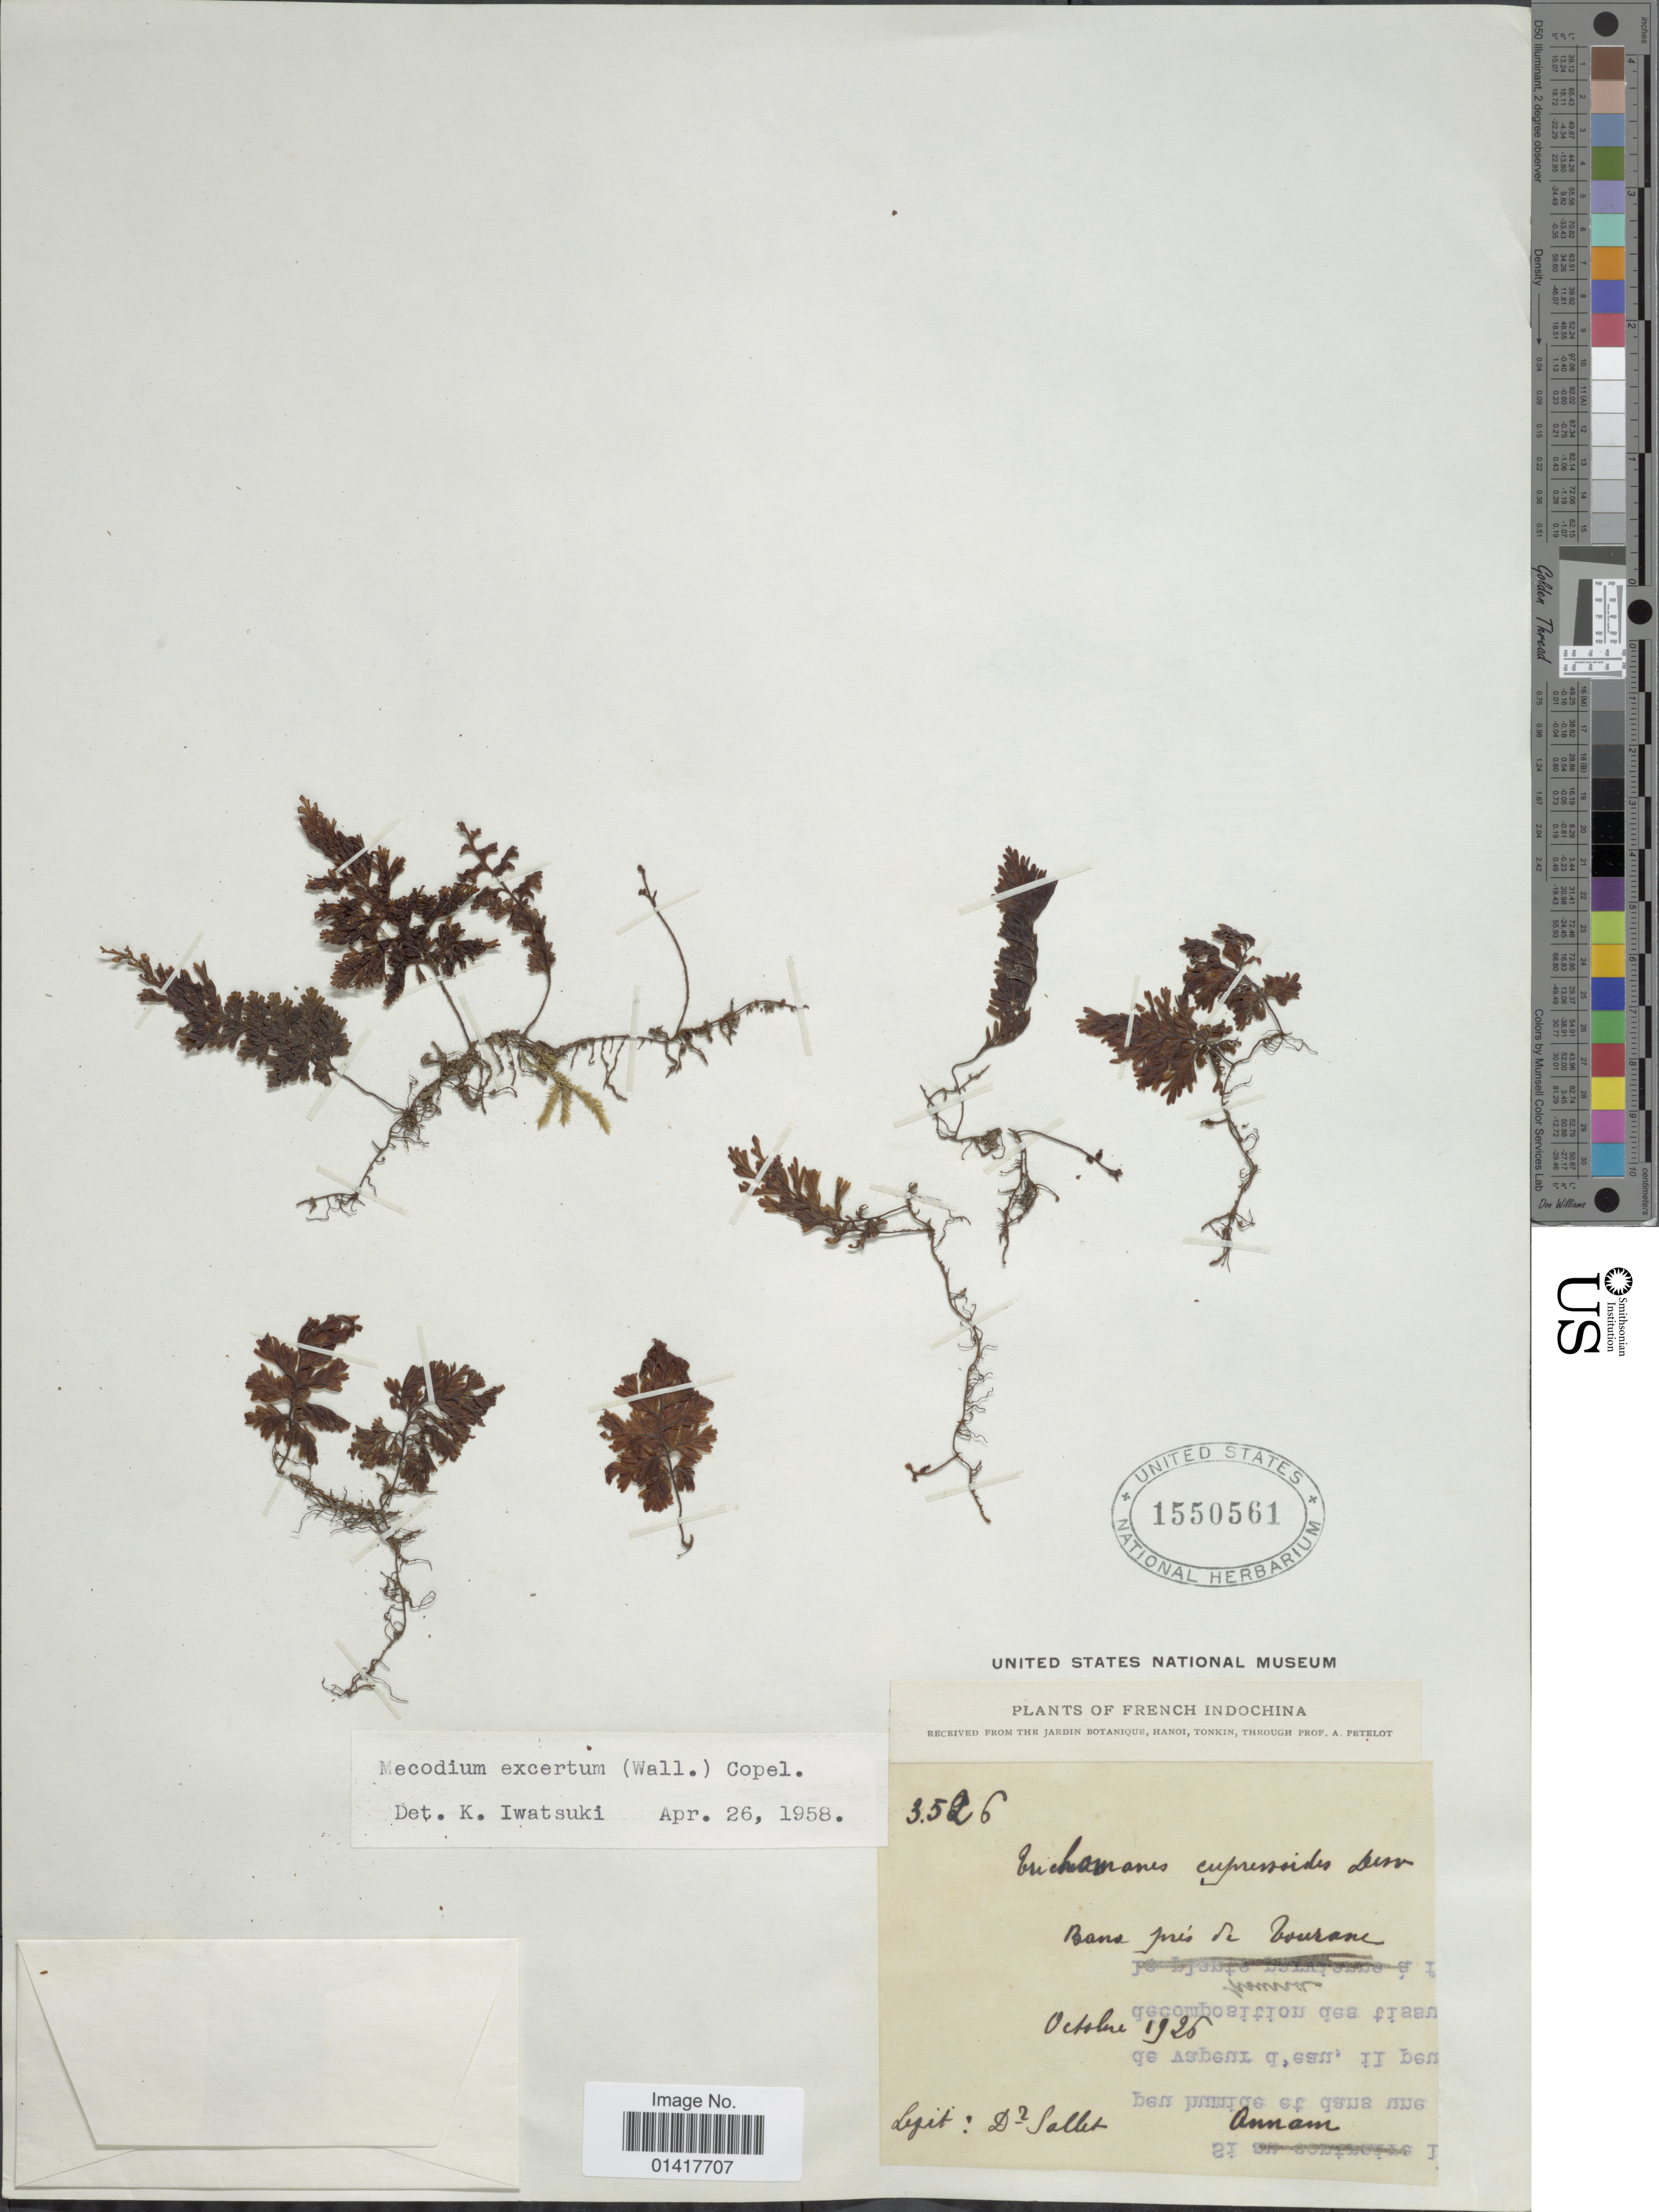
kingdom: Plantae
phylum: Tracheophyta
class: Polypodiopsida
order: Hymenophyllales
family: Hymenophyllaceae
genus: Hymenophyllum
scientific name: Hymenophyllum exsertum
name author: Wall. ex Hook.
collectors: -. Sallet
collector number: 3526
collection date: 1925-10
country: Vietnam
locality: Annam. Banes juris si bourame [interpreted]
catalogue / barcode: US 1550561